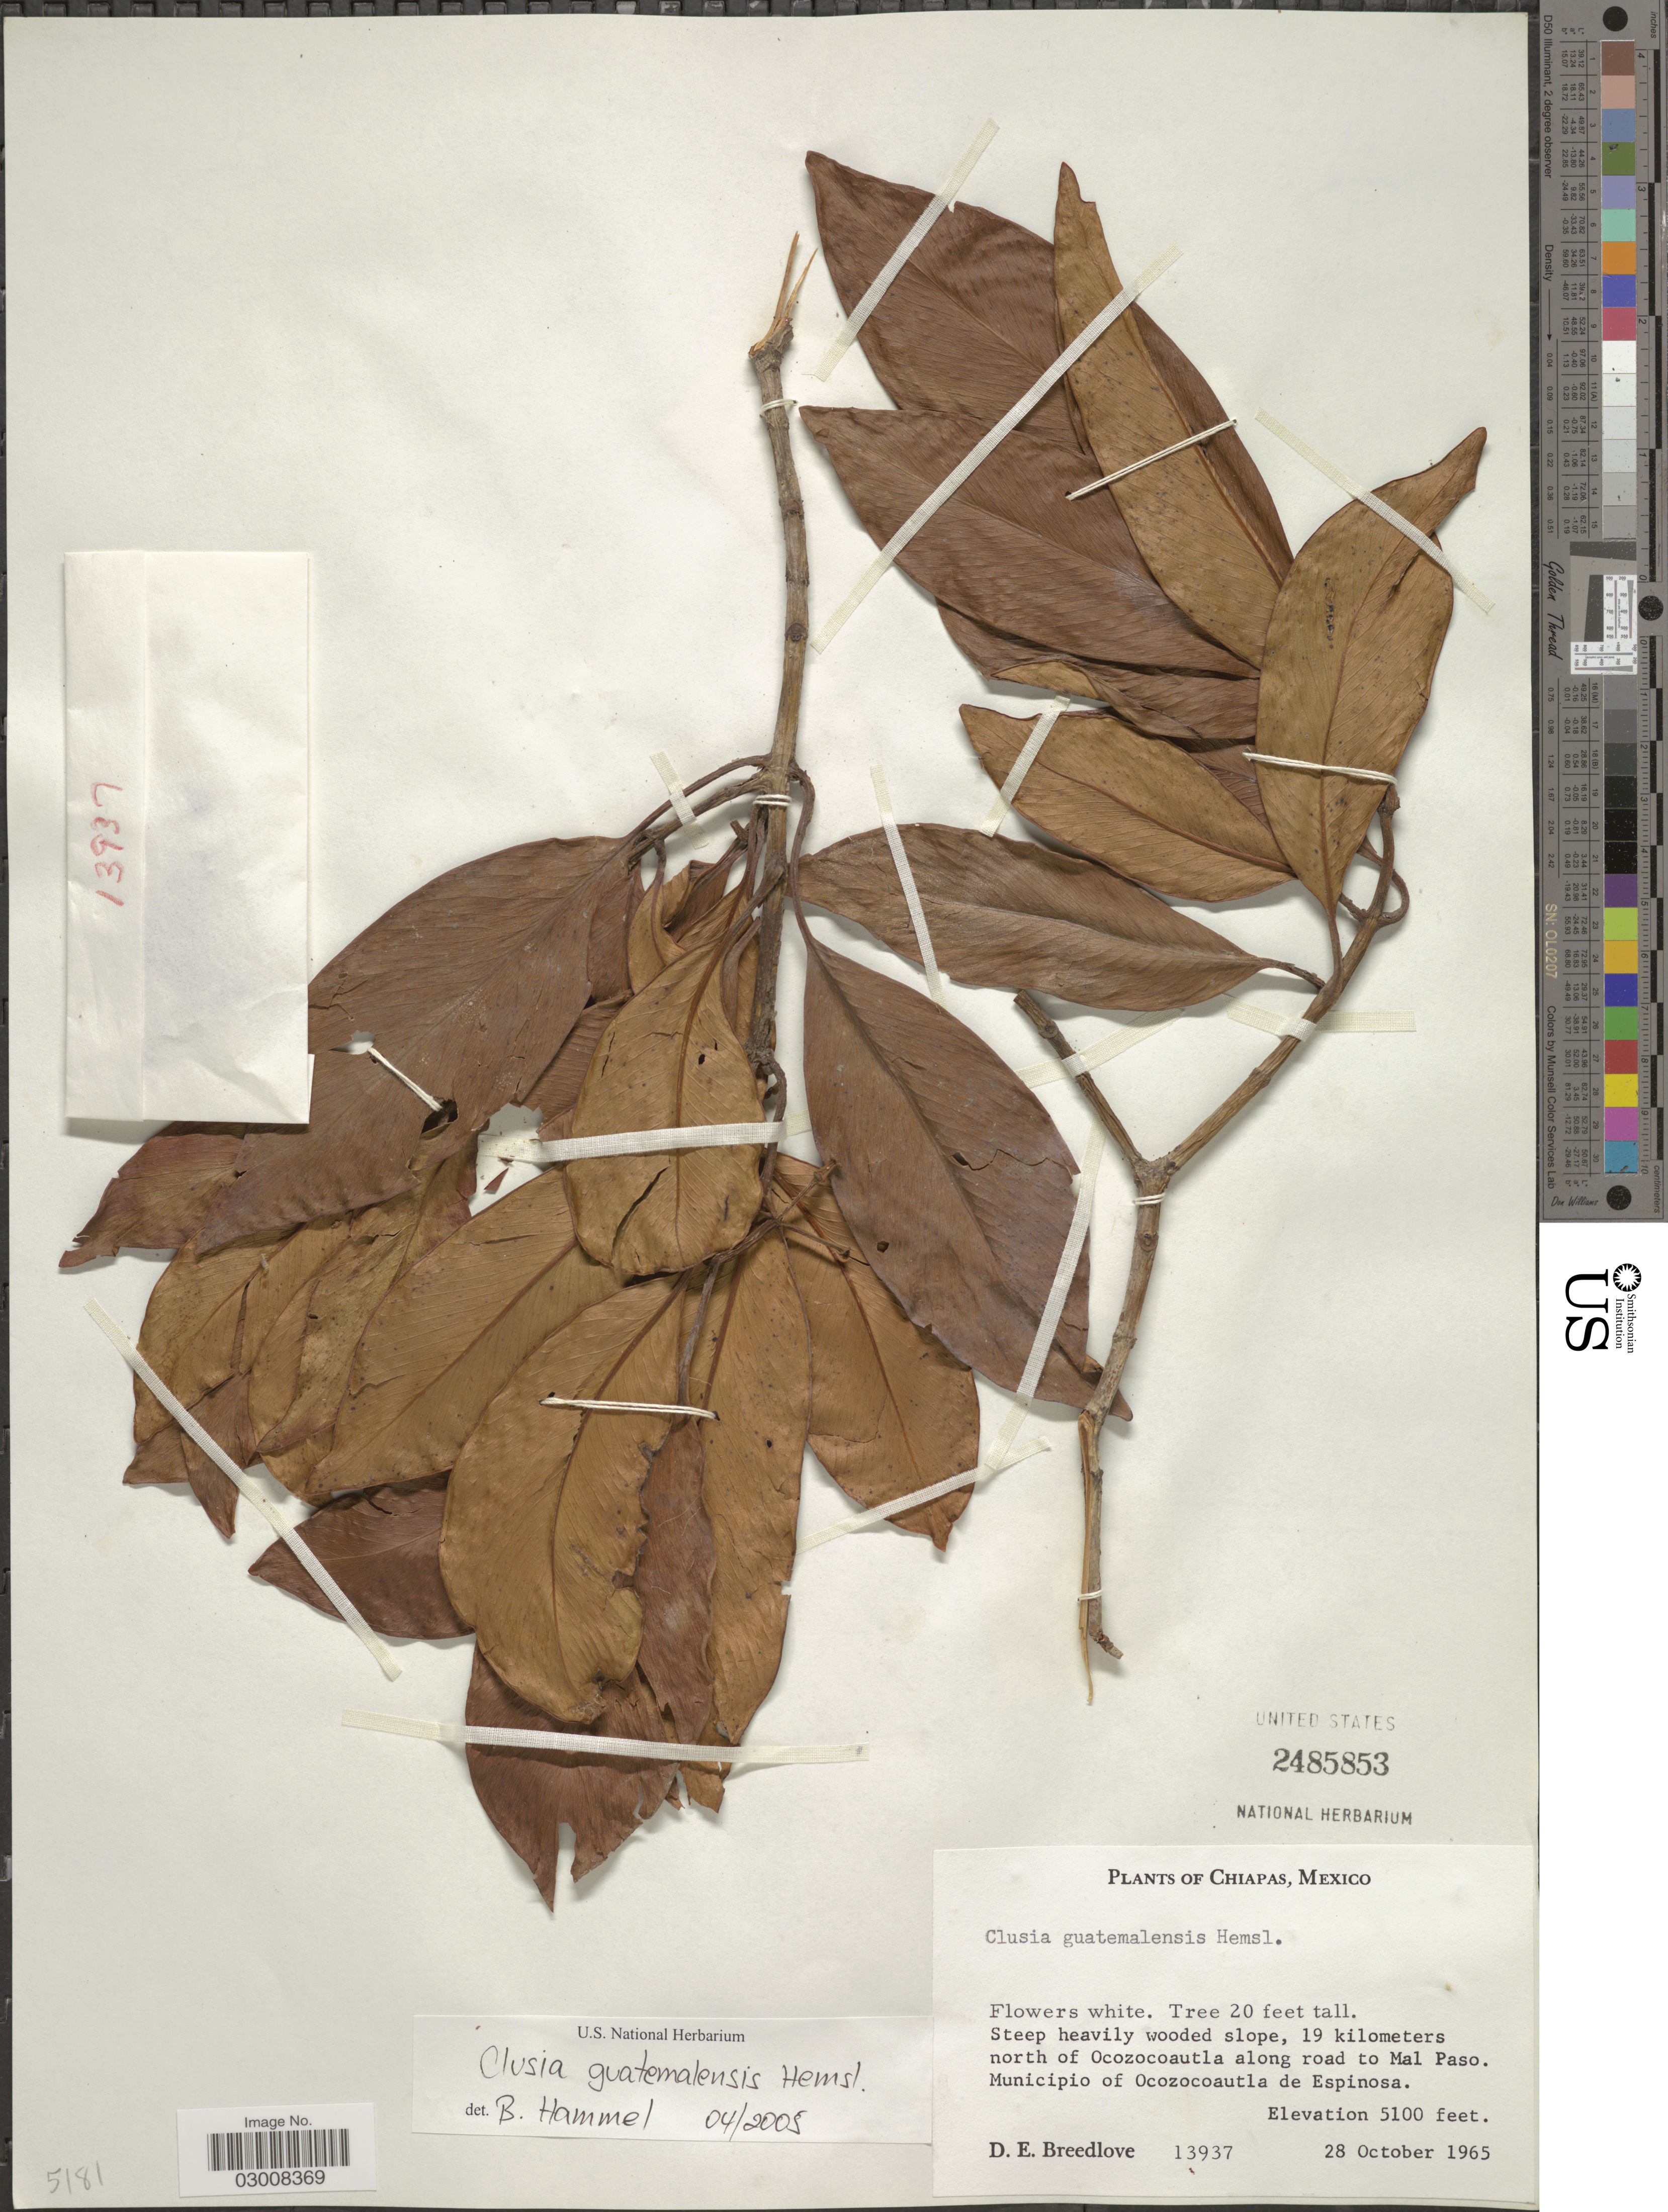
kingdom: Plantae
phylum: Tracheophyta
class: Magnoliopsida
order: Malpighiales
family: Clusiaceae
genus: Clusia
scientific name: Clusia guatemalensis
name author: Hemsl.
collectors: D. E. Breedlove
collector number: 13937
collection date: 1965-10-28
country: Mexico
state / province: Chiapas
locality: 19 kilometers north of Ocozocoautla along road to Mal Paso. Municipio of Ocozocoautla de Espinosa.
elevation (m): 1554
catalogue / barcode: US 2485853